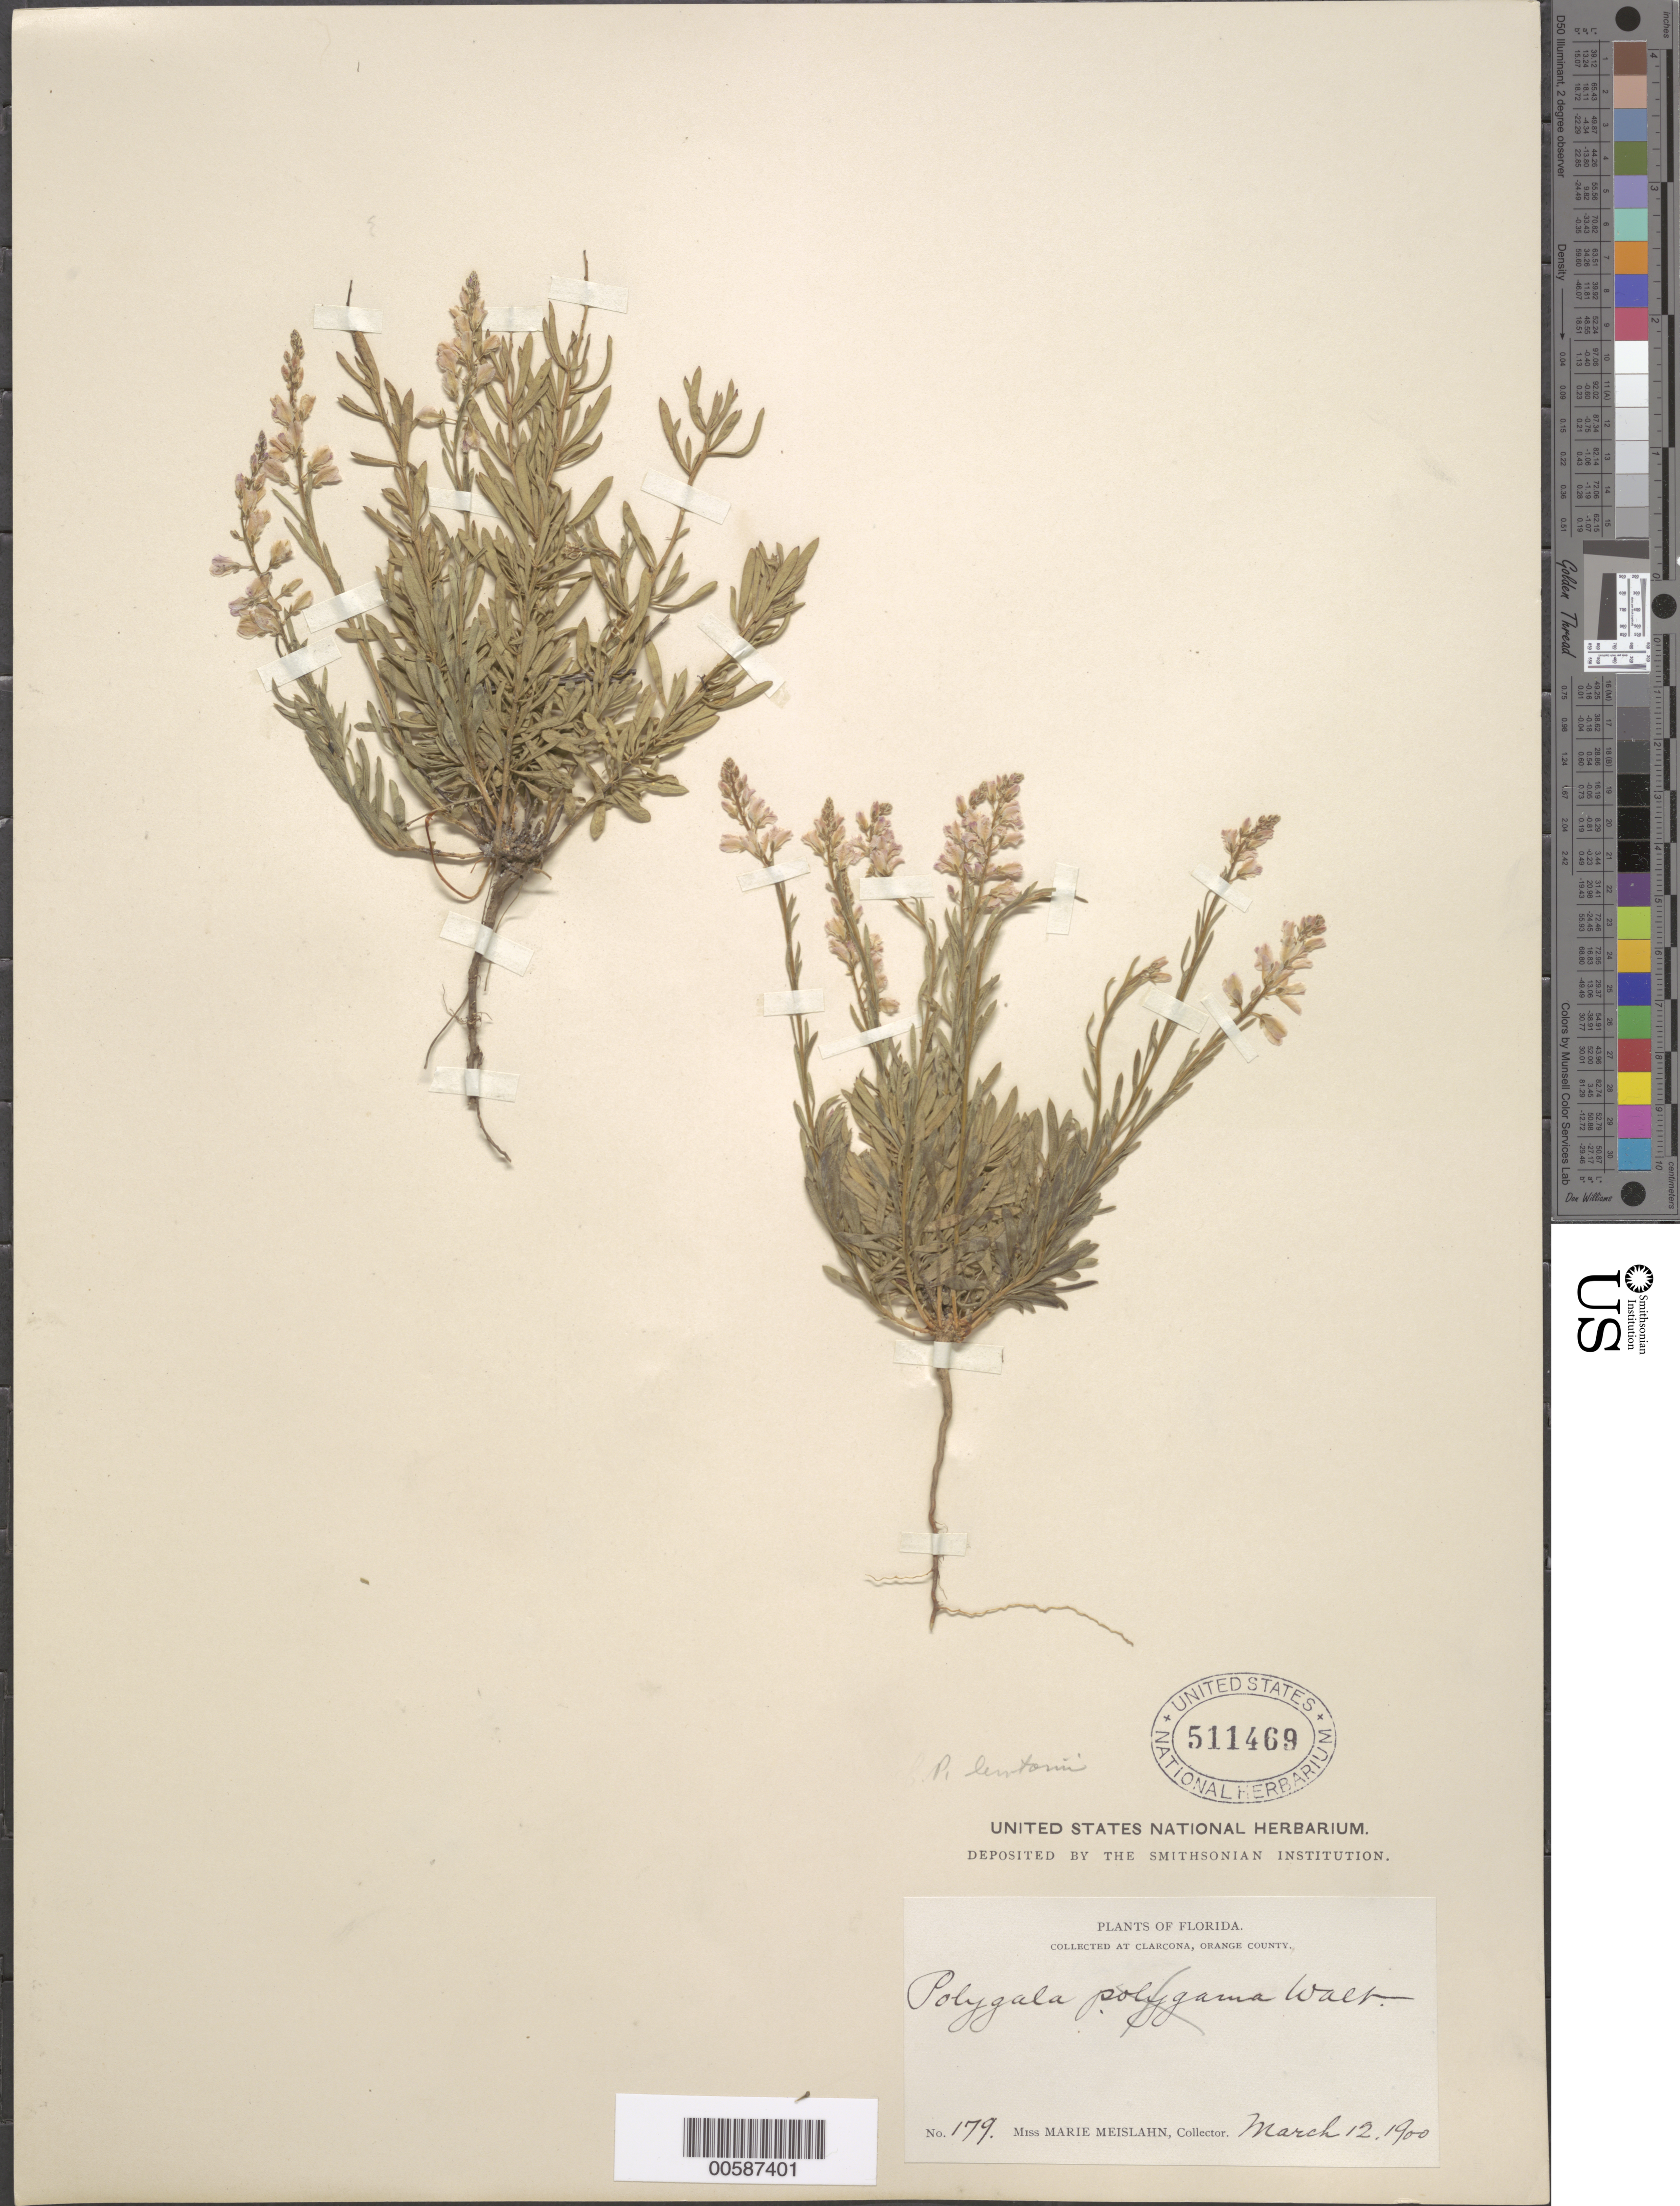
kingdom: Plantae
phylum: Tracheophyta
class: Magnoliopsida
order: Fabales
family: Polygalaceae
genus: Polygala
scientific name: Polygala lewtonii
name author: Small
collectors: M. Meislahn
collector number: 179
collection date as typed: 12 Mar 1900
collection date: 1900-03-12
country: United States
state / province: Florida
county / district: Orange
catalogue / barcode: US 511469